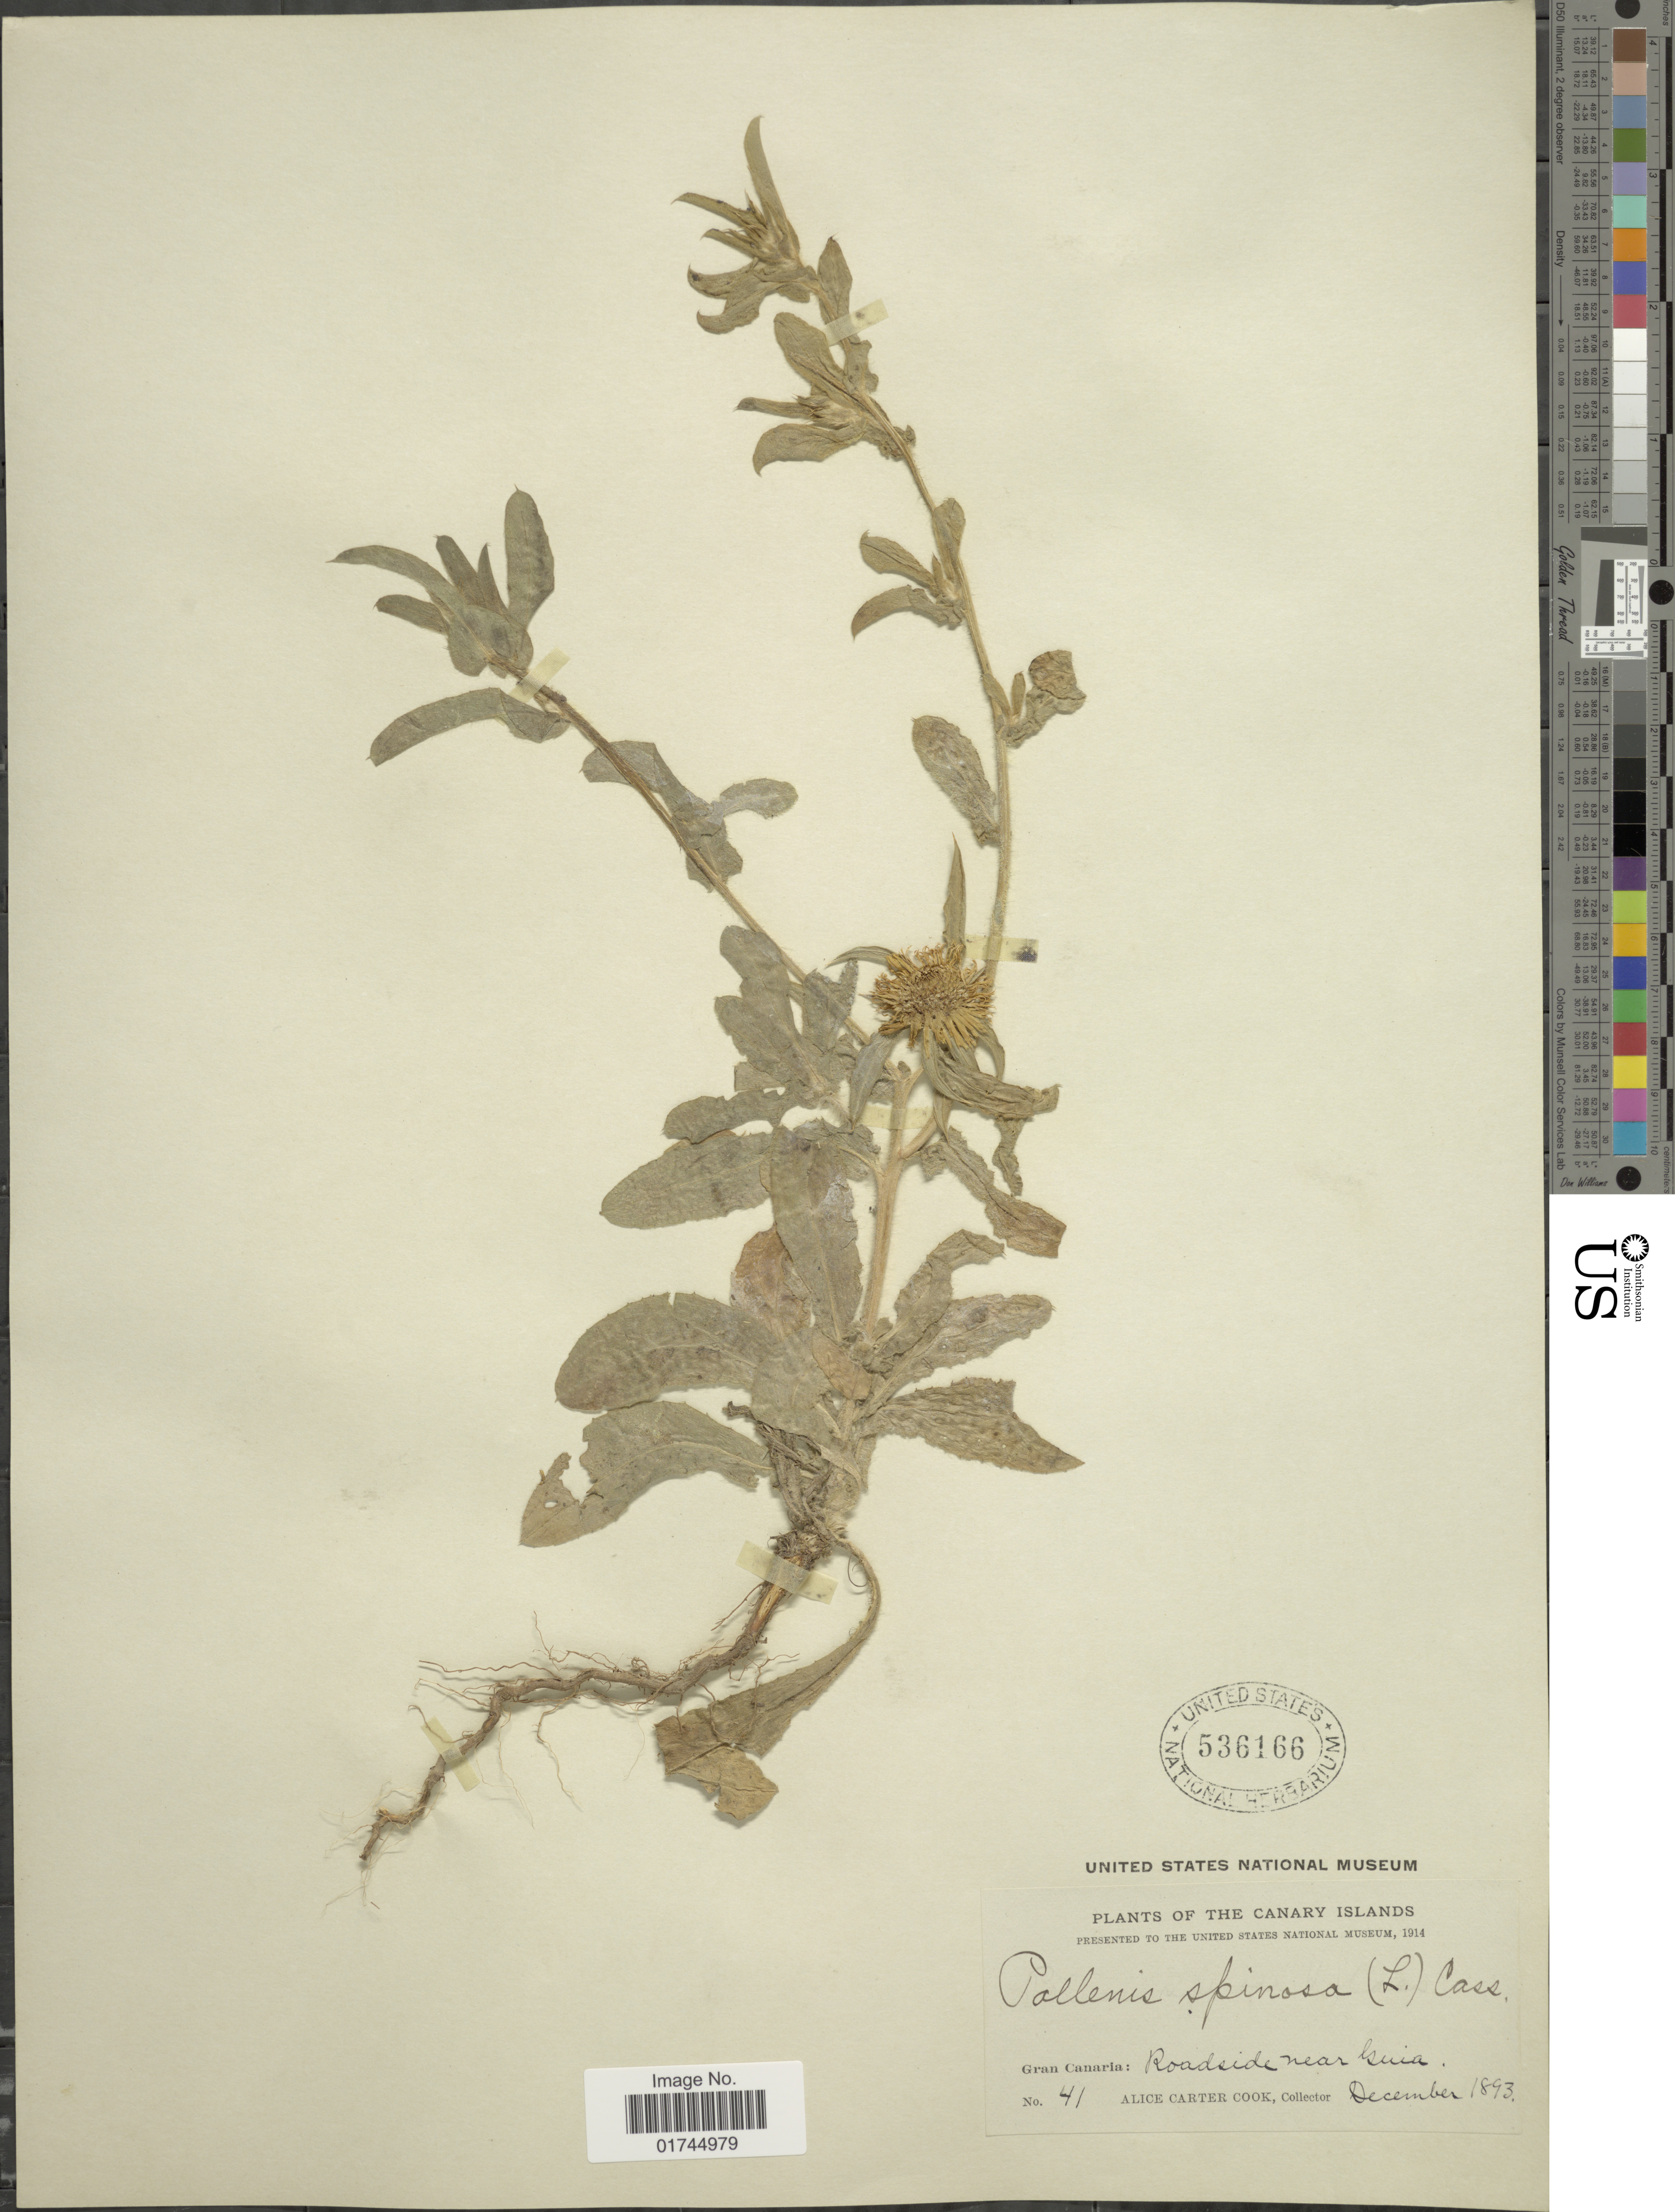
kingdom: Plantae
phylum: Tracheophyta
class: Magnoliopsida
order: Asterales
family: Asteraceae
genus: Pallenis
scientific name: Pallenis spinosa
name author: (L.) Cass.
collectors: Alice C. Cook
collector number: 41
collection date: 1893-12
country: Spain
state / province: Canarias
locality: The Canary Islands, Gran Canaría: Roadside near Guia.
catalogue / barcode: US 536166